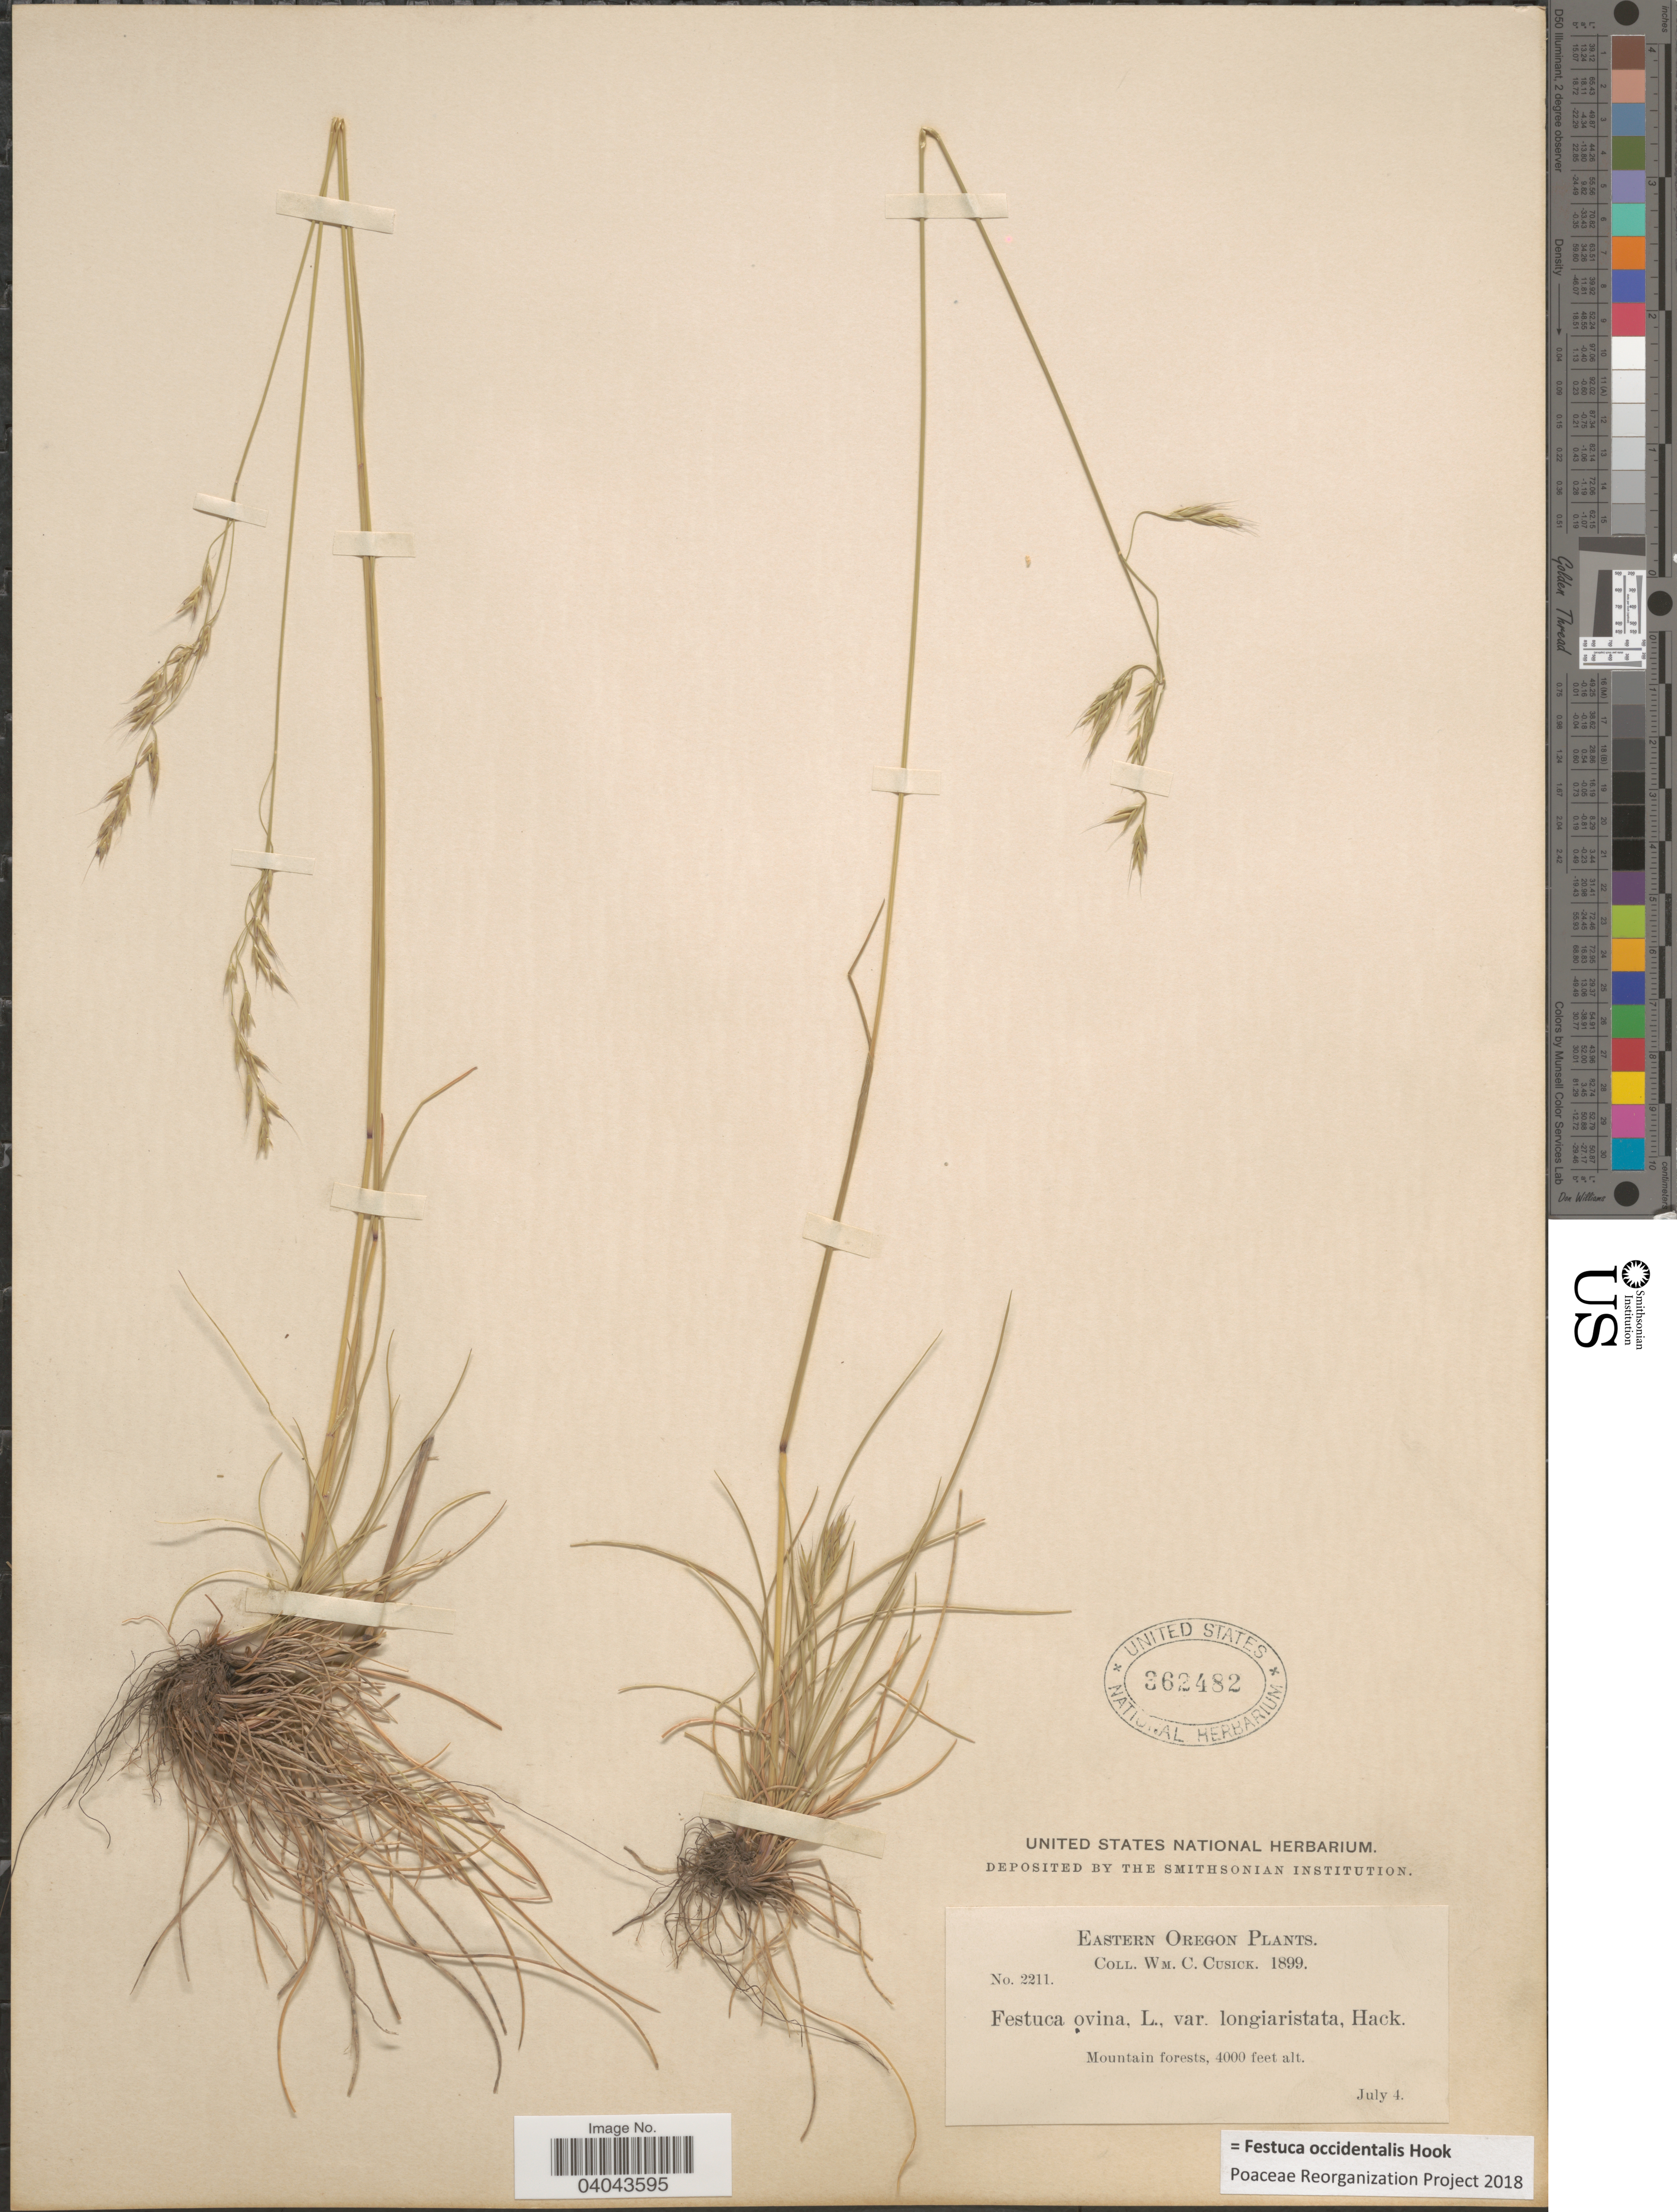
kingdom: Plantae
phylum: Tracheophyta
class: Liliopsida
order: Poales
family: Poaceae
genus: Festuca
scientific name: Festuca occidentalis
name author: Hook.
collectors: W. C. Cusick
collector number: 2211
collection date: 1899-07-04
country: United States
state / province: Oregon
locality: Eastern Oregon. Mountain forests.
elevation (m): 1219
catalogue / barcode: US 362482